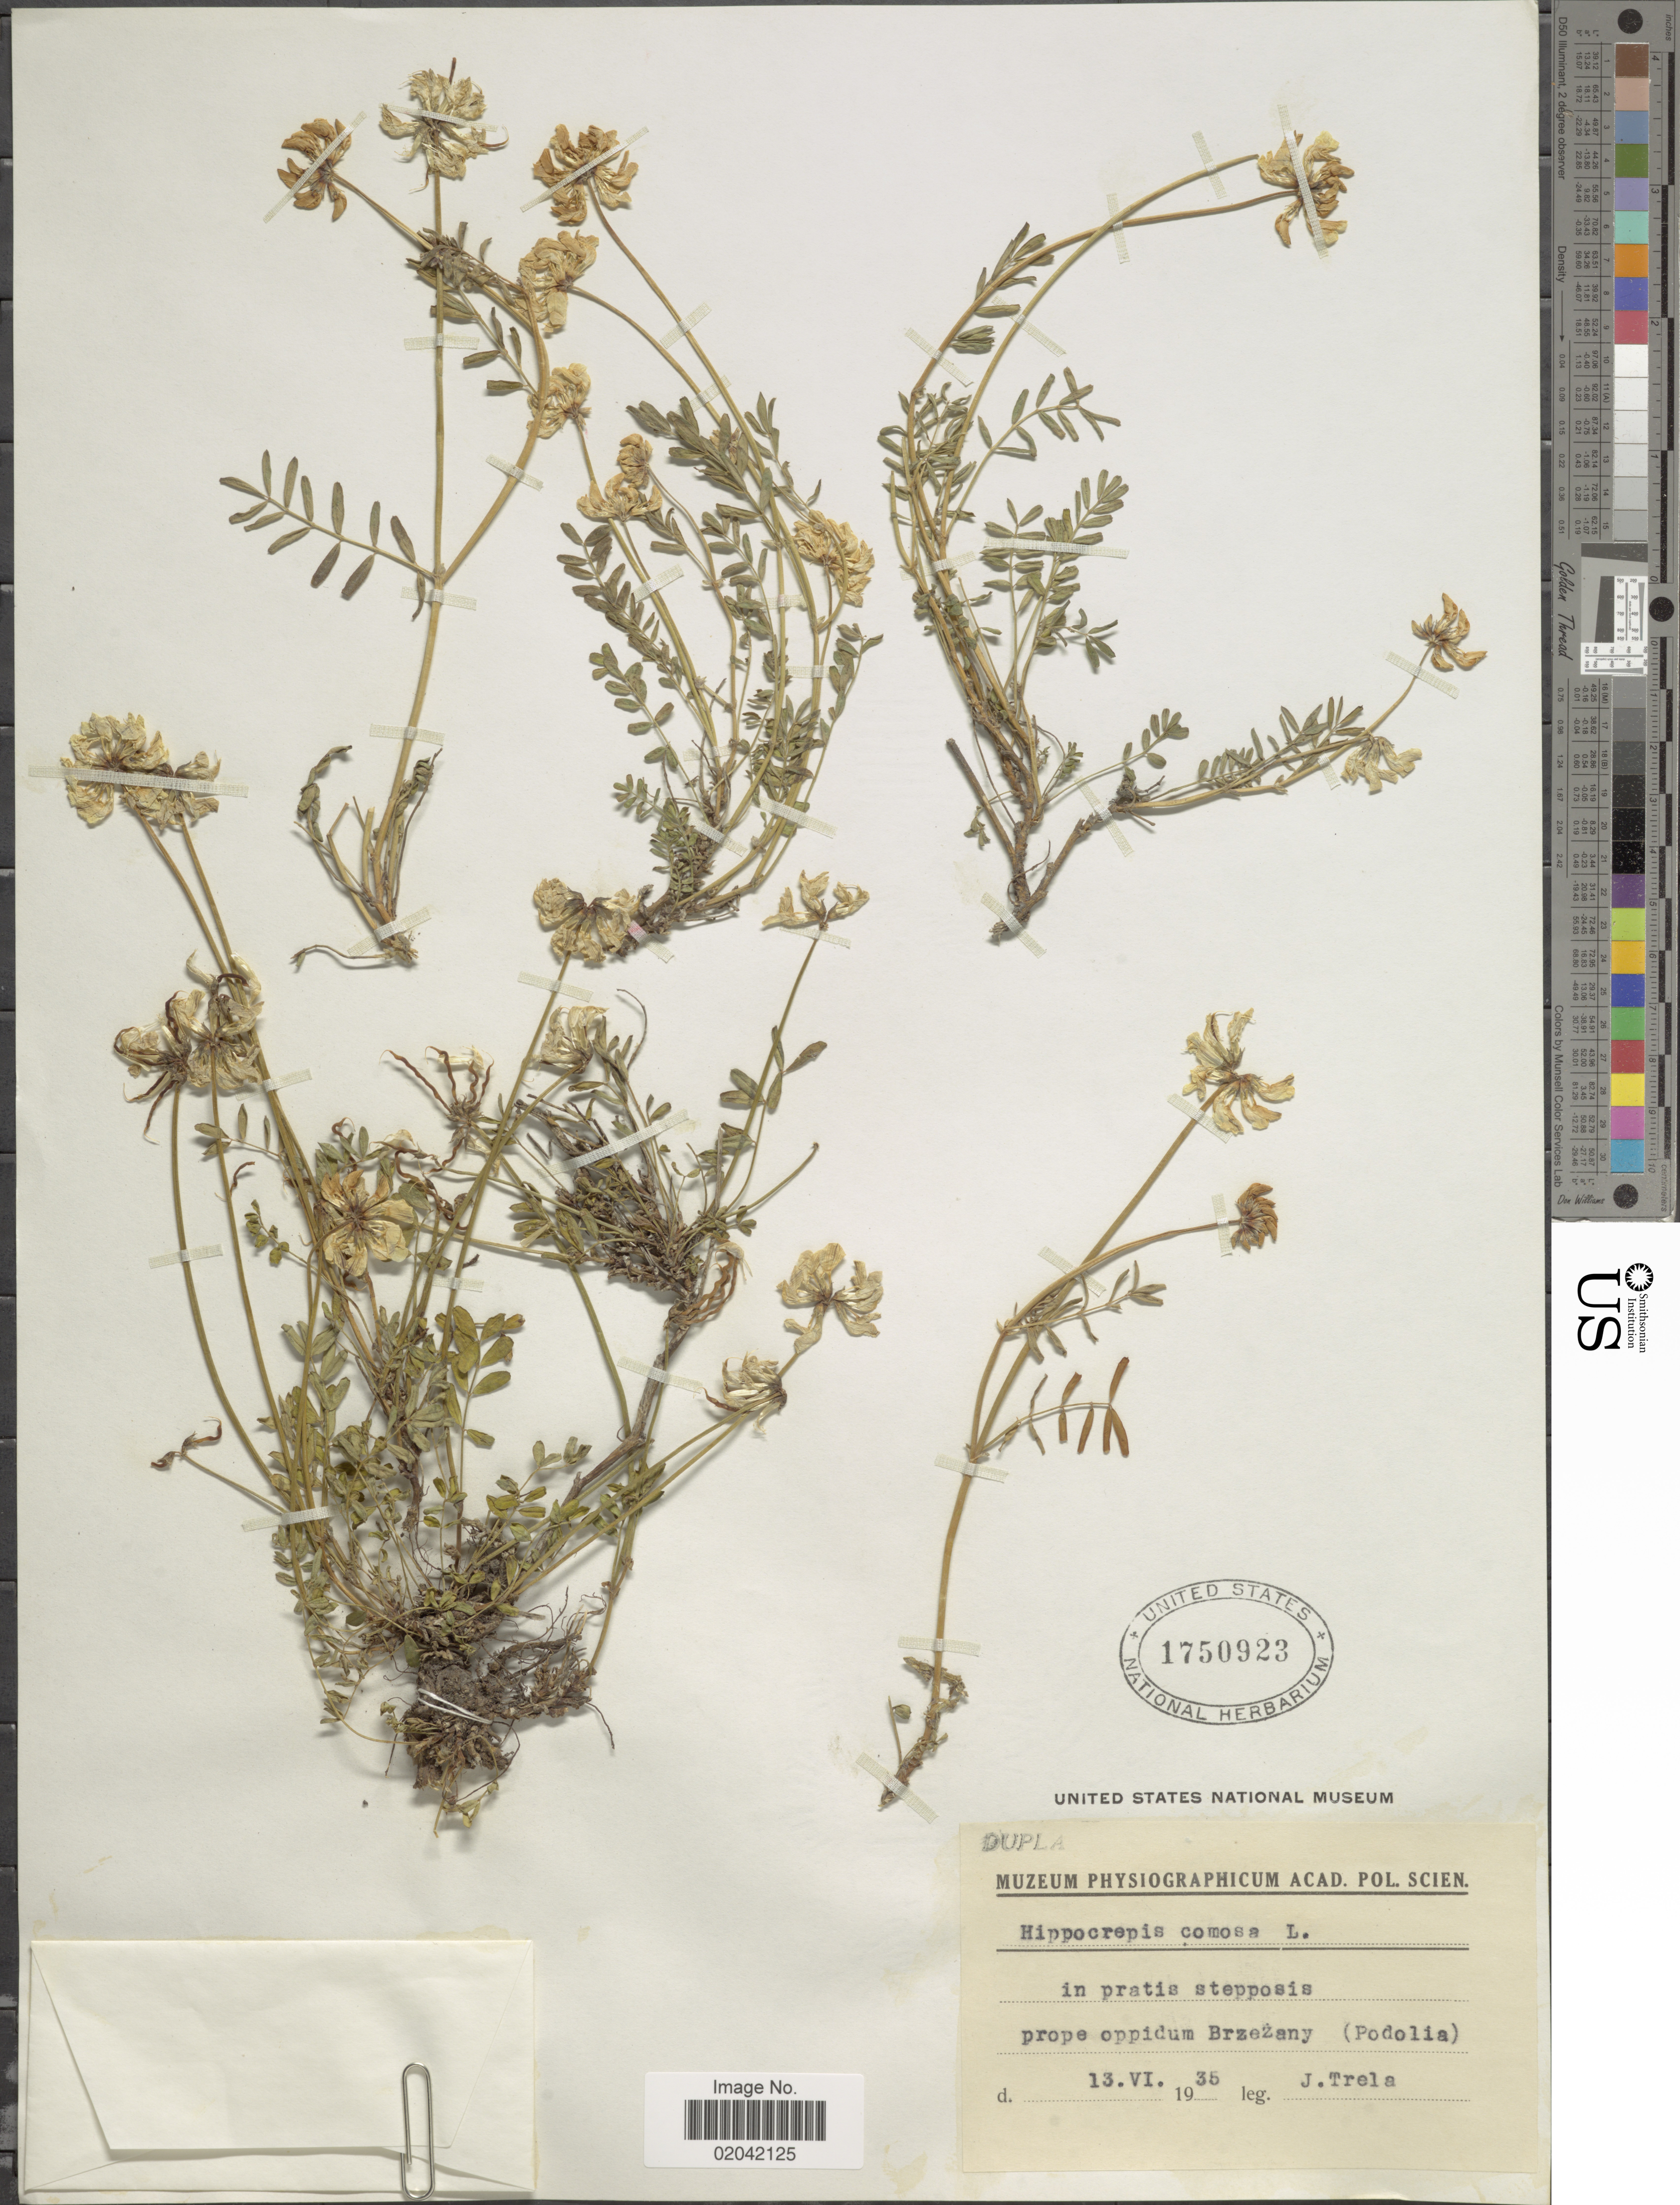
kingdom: Plantae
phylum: Tracheophyta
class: Magnoliopsida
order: Fabales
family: Fabaceae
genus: Hippocrepis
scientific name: Hippocrepis comosa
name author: L.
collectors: J. Trela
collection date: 1935-06-13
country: Ukraine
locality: In pratis stepposis prope oppidum Brzezany (Podolia)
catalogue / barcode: US 1750923